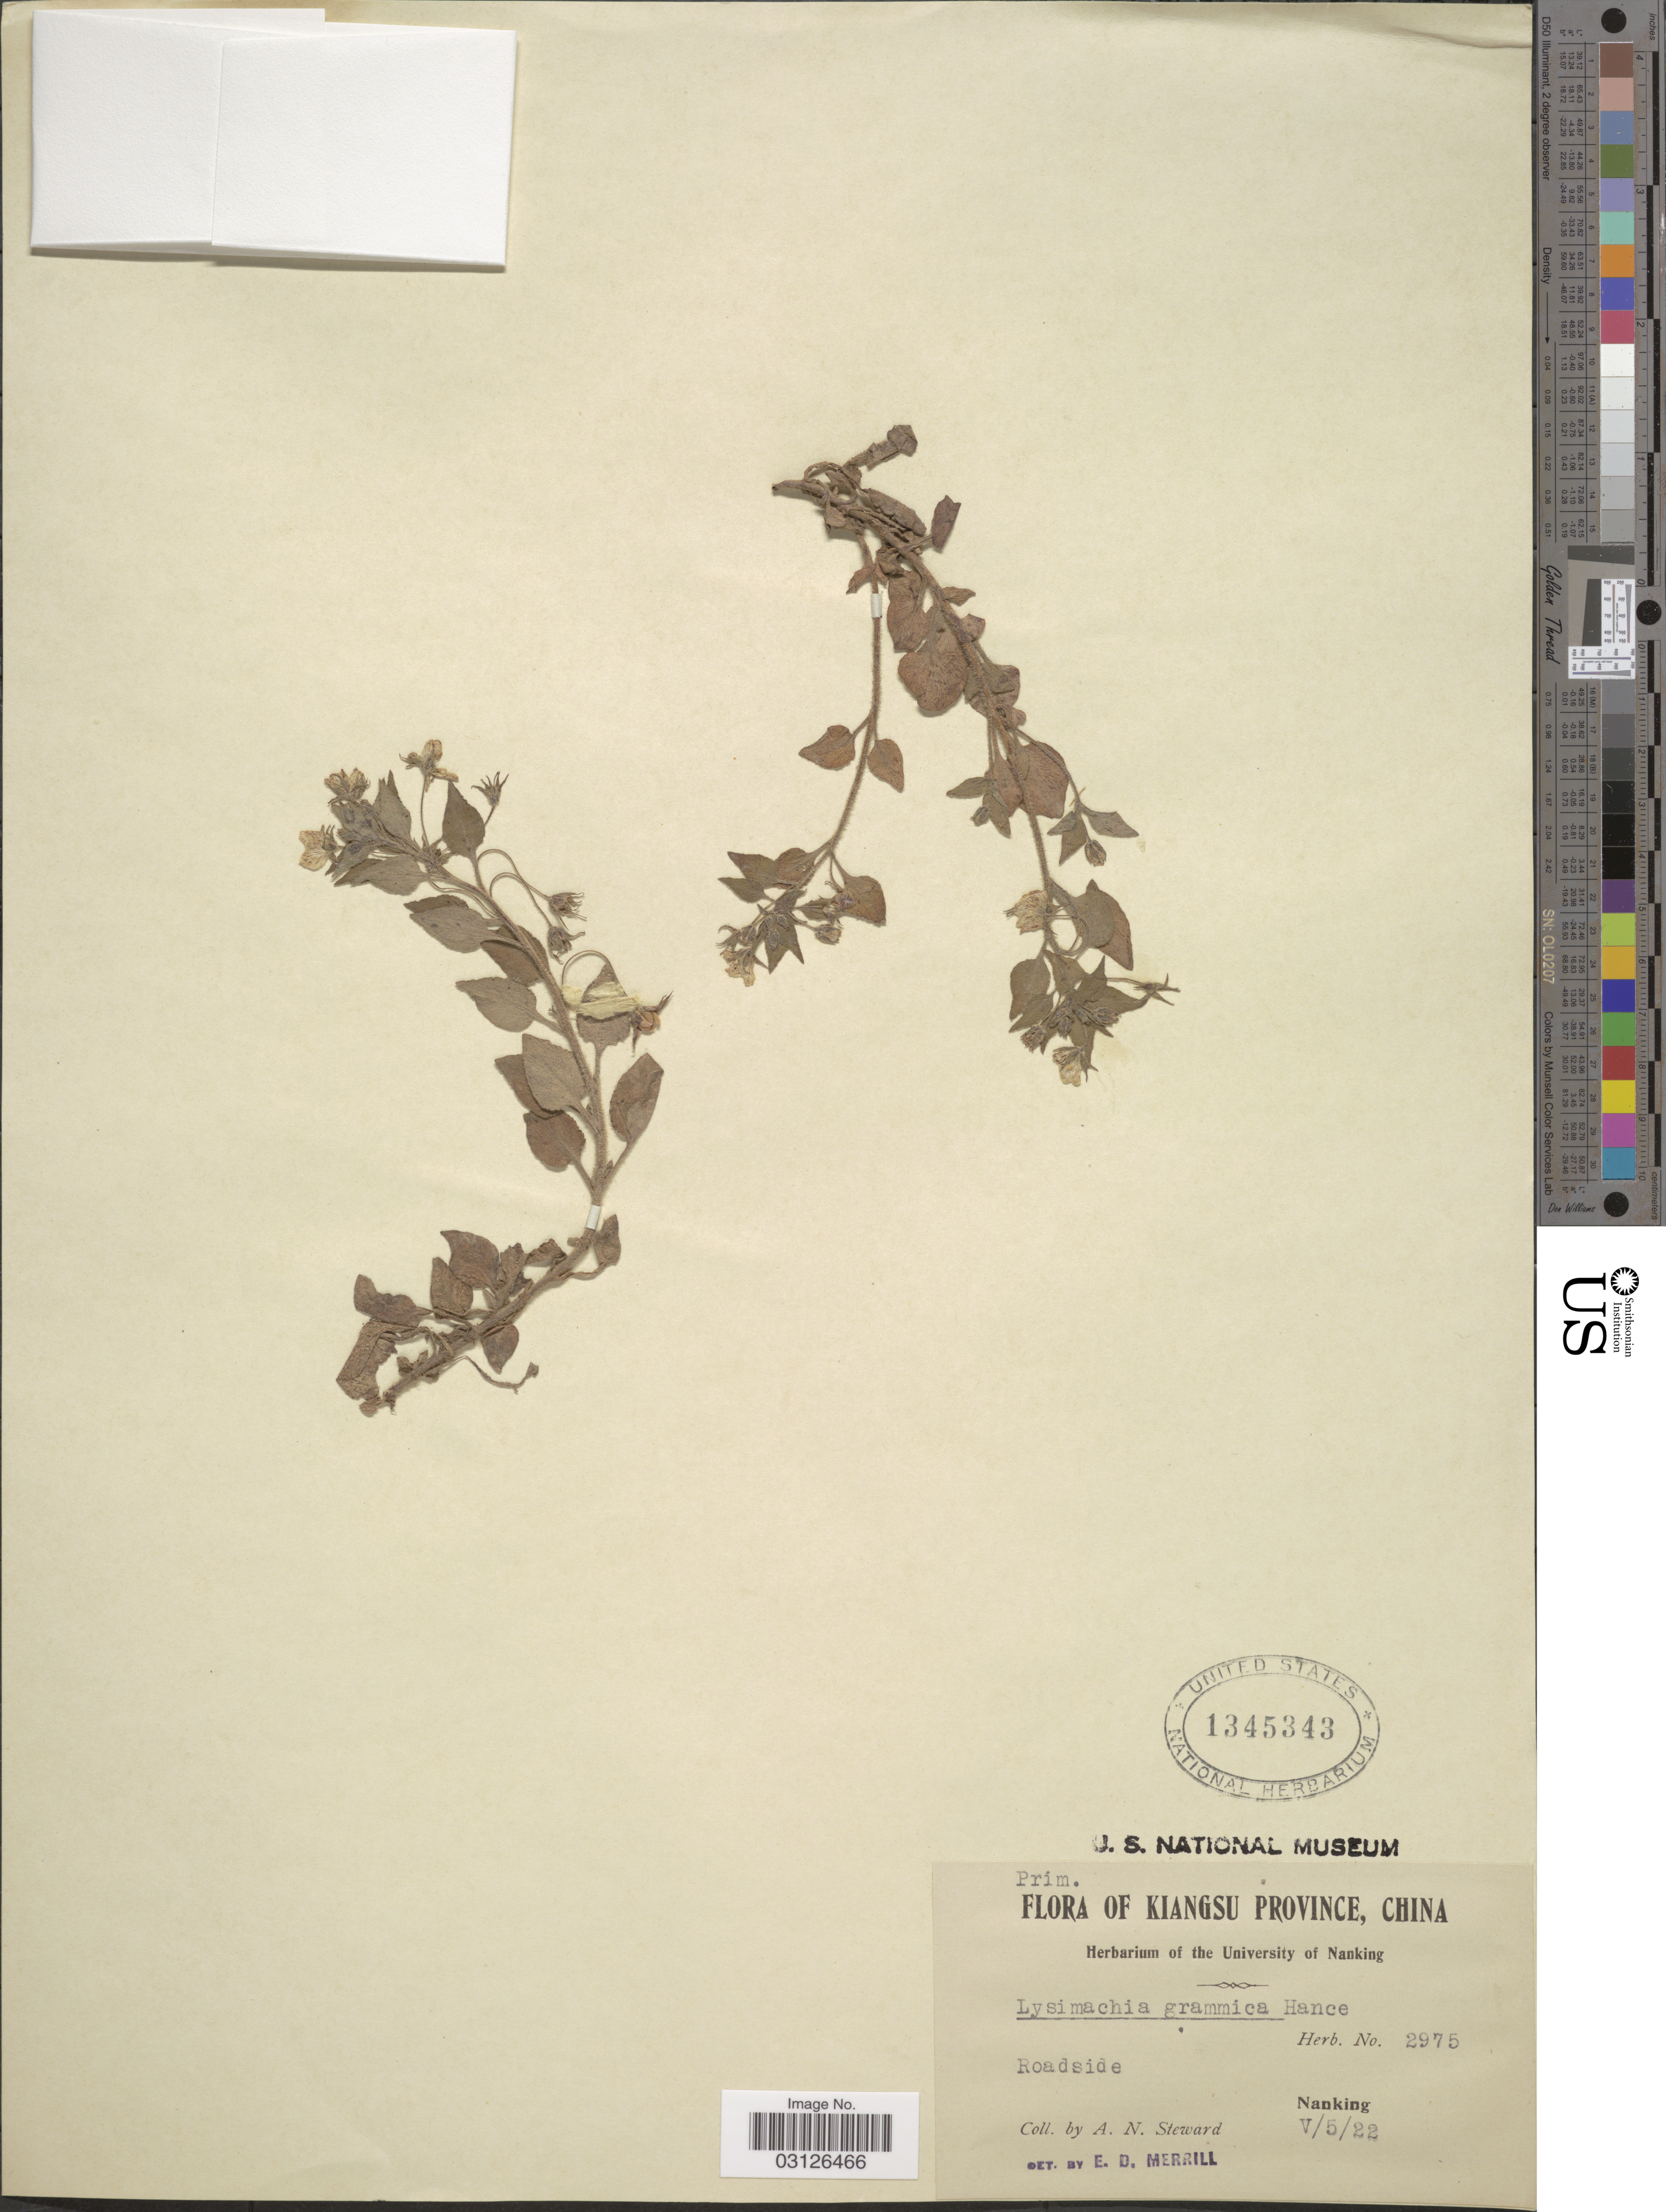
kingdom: Plantae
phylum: Tracheophyta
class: Magnoliopsida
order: Ericales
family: Primulaceae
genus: Lysimachia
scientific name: Lysimachia grammica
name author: Hance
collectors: A. N. Steward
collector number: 2975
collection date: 1922-05-05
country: China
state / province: Jiangsu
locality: Kiangsu Province. Nanking.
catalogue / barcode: US 1345343